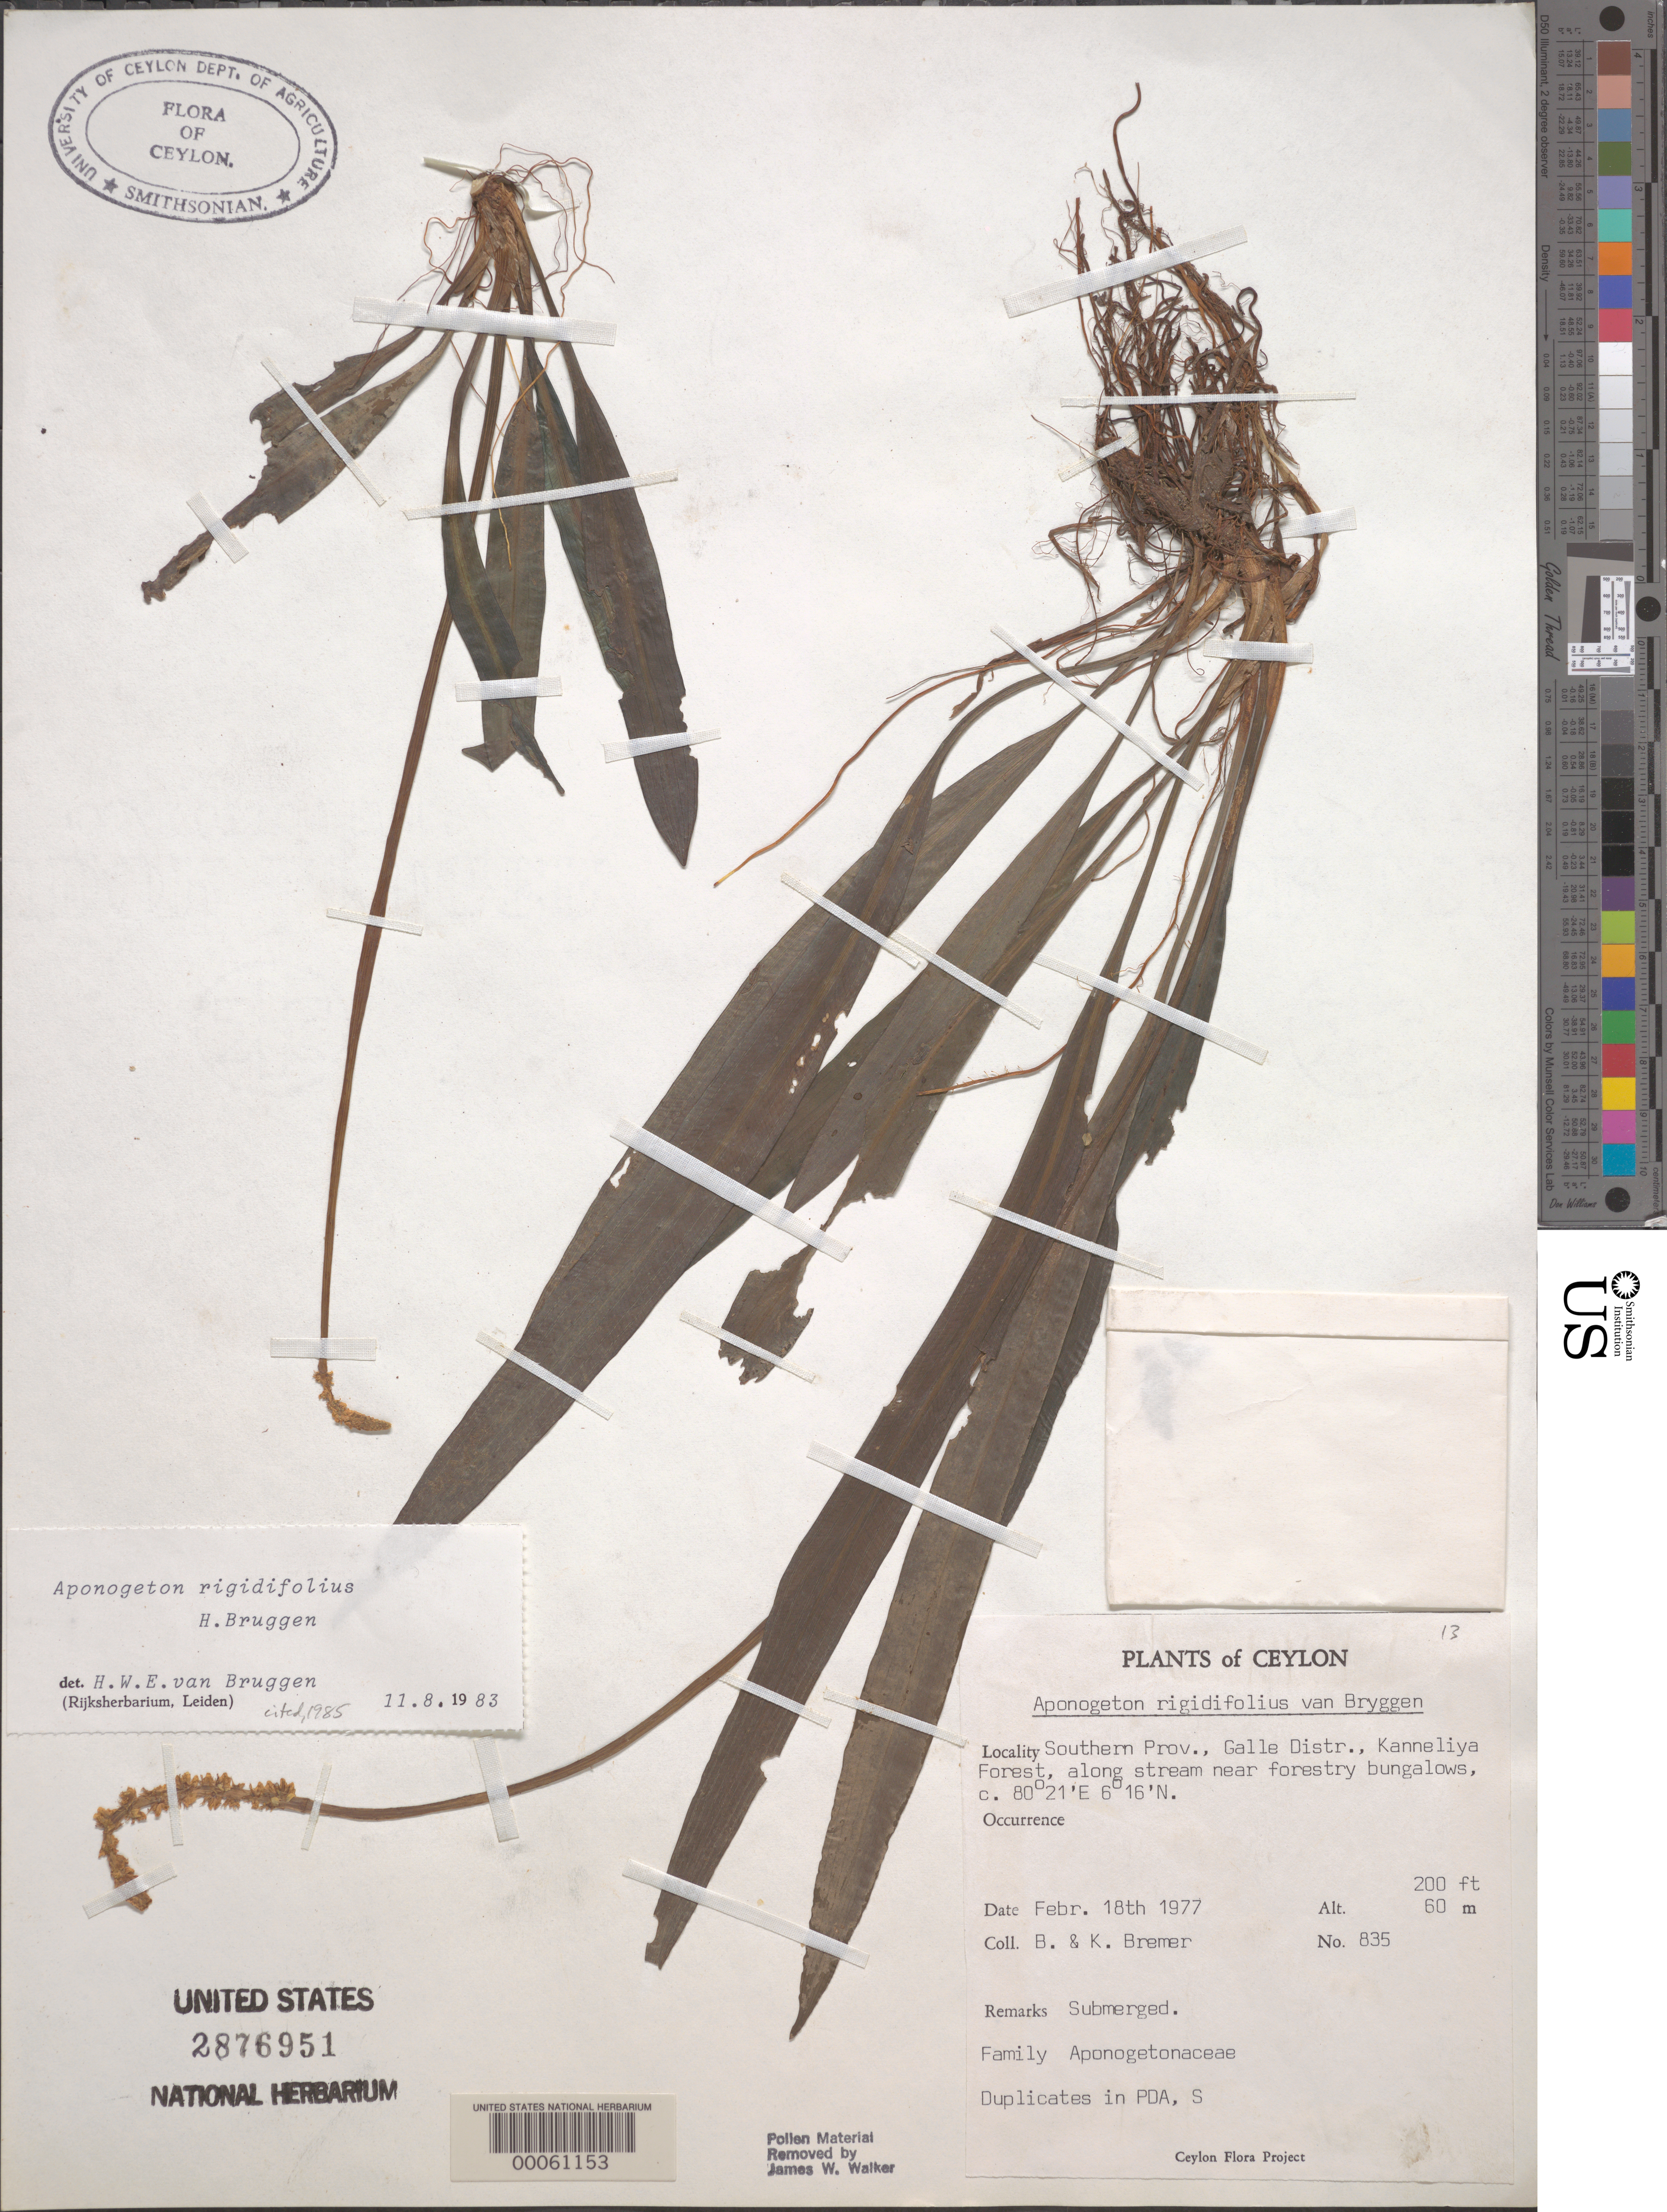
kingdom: Plantae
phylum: Tracheophyta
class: Liliopsida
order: Alismatales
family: Aponogetonaceae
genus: Aponogeton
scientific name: Aponogeton rigidifolius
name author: H. Bruggen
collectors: B. Bremer & K. Bremer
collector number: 835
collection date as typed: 18 Feb 1977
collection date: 1977-02-18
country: Sri Lanka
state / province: Southern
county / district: Galle Dist.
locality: Kanneliya forest, along stream near forestry bungalows.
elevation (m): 60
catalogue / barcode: US 2876951